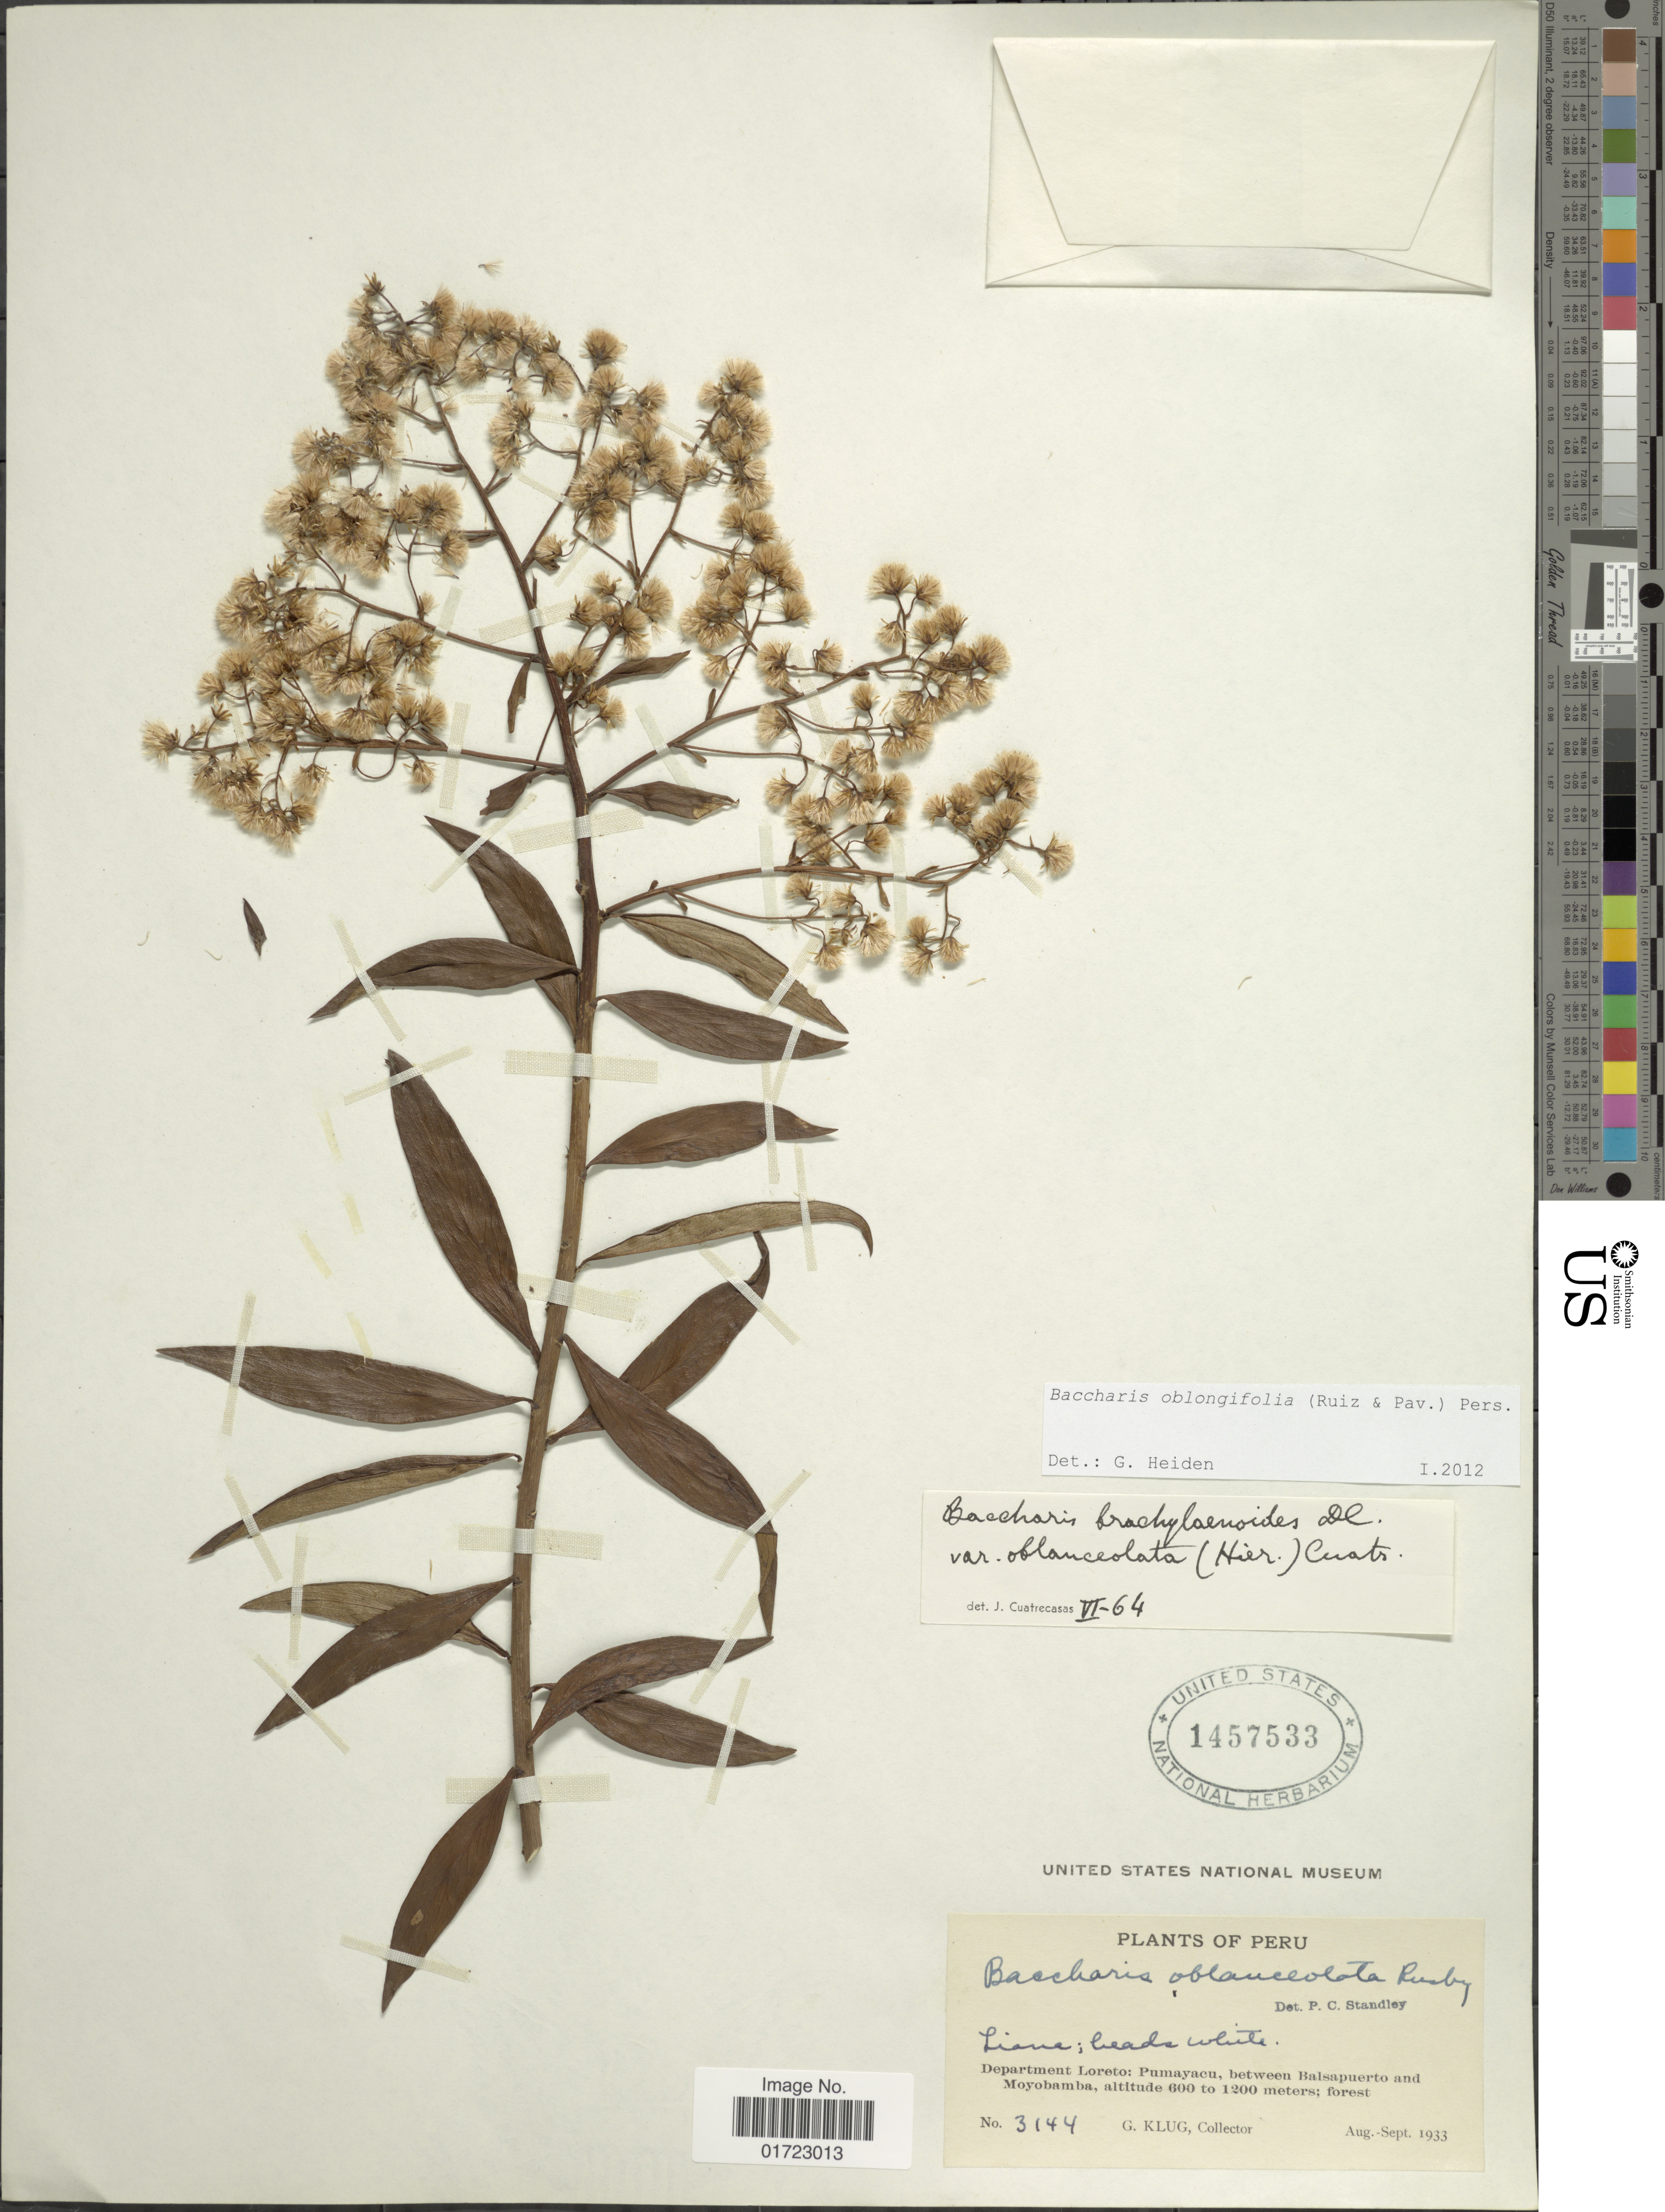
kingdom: Plantae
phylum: Tracheophyta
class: Magnoliopsida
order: Asterales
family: Asteraceae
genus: Baccharis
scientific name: Baccharis oblongifolia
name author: (Ruiz & Pav.) Pers.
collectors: G. Klug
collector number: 3144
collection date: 1933-08/1933-09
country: Peru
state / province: Loreto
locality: Pumayacu, between Balsapuerto and Moyobamba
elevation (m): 600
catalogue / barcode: US 1457533